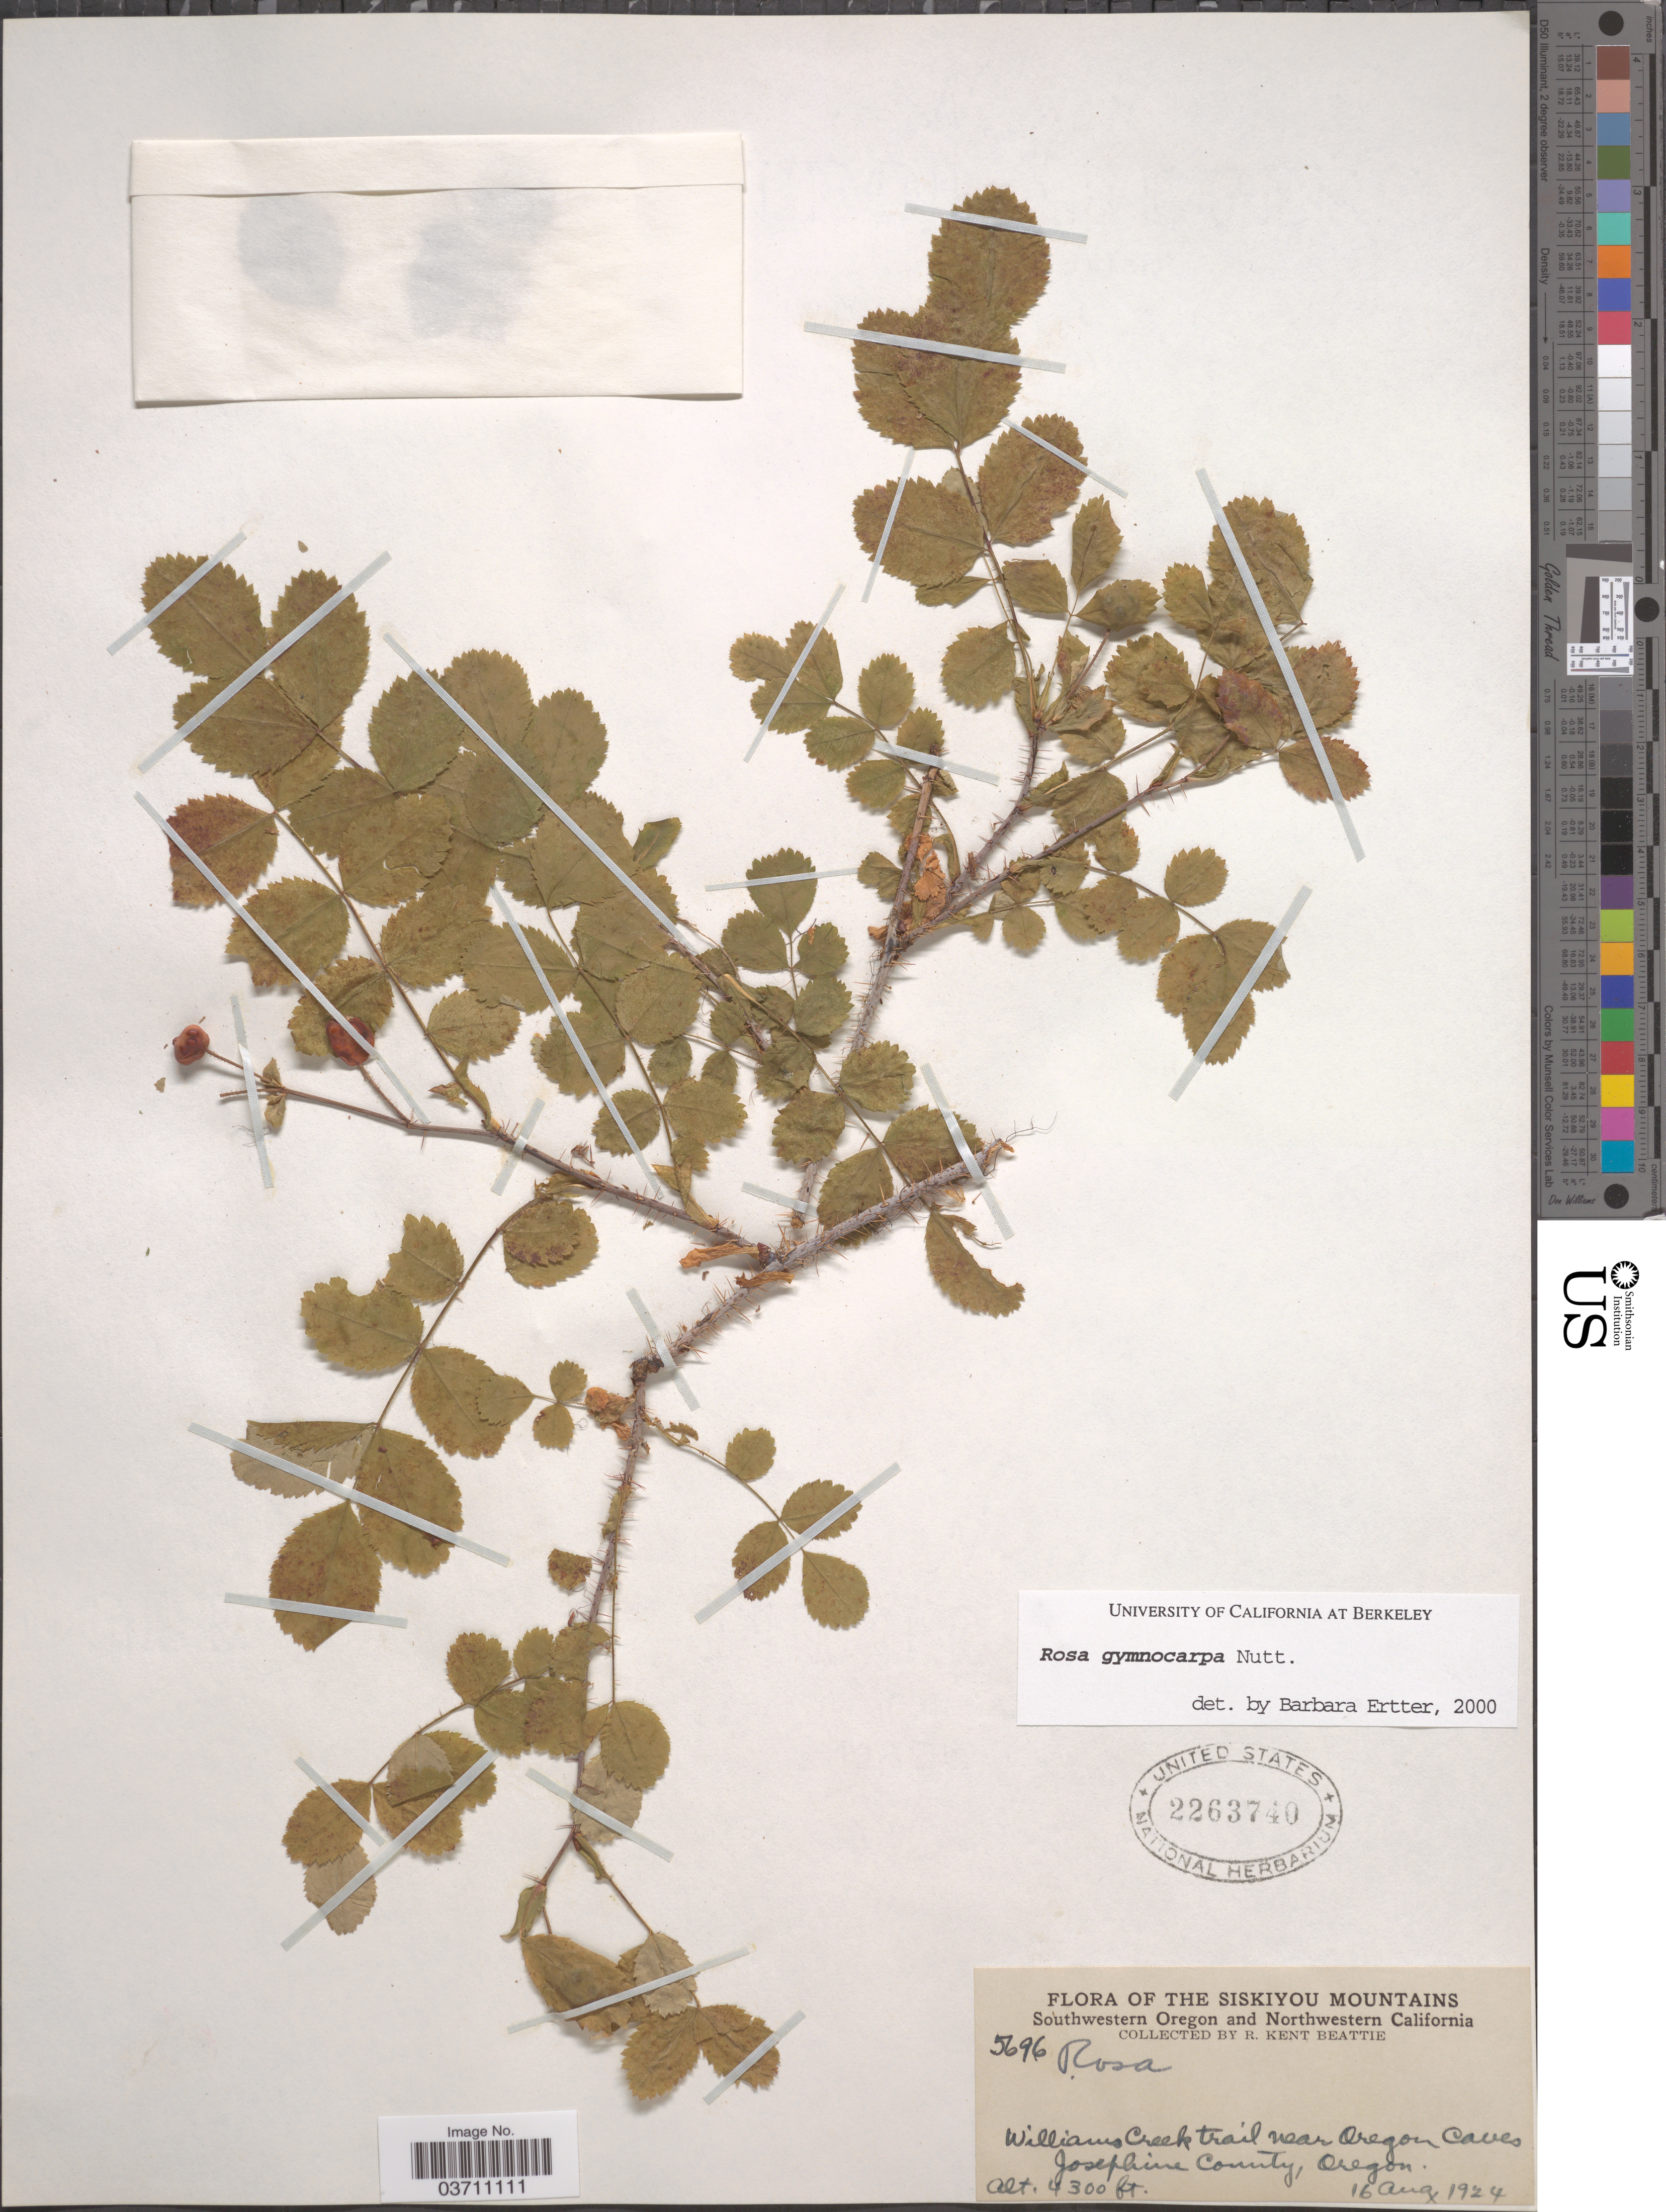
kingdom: Plantae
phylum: Tracheophyta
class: Magnoliopsida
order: Rosales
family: Rosaceae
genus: Rosa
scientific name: Rosa gymnocarpa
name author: Nutt.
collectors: R. K. Beattie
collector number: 5696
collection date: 1924-08-16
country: United States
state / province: Oregon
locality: The Siskiyou Mountains. Southwestern Oregon. Williams Creek trail near Oregon Caves. Josephine County.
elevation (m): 1311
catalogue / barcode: US 2263740